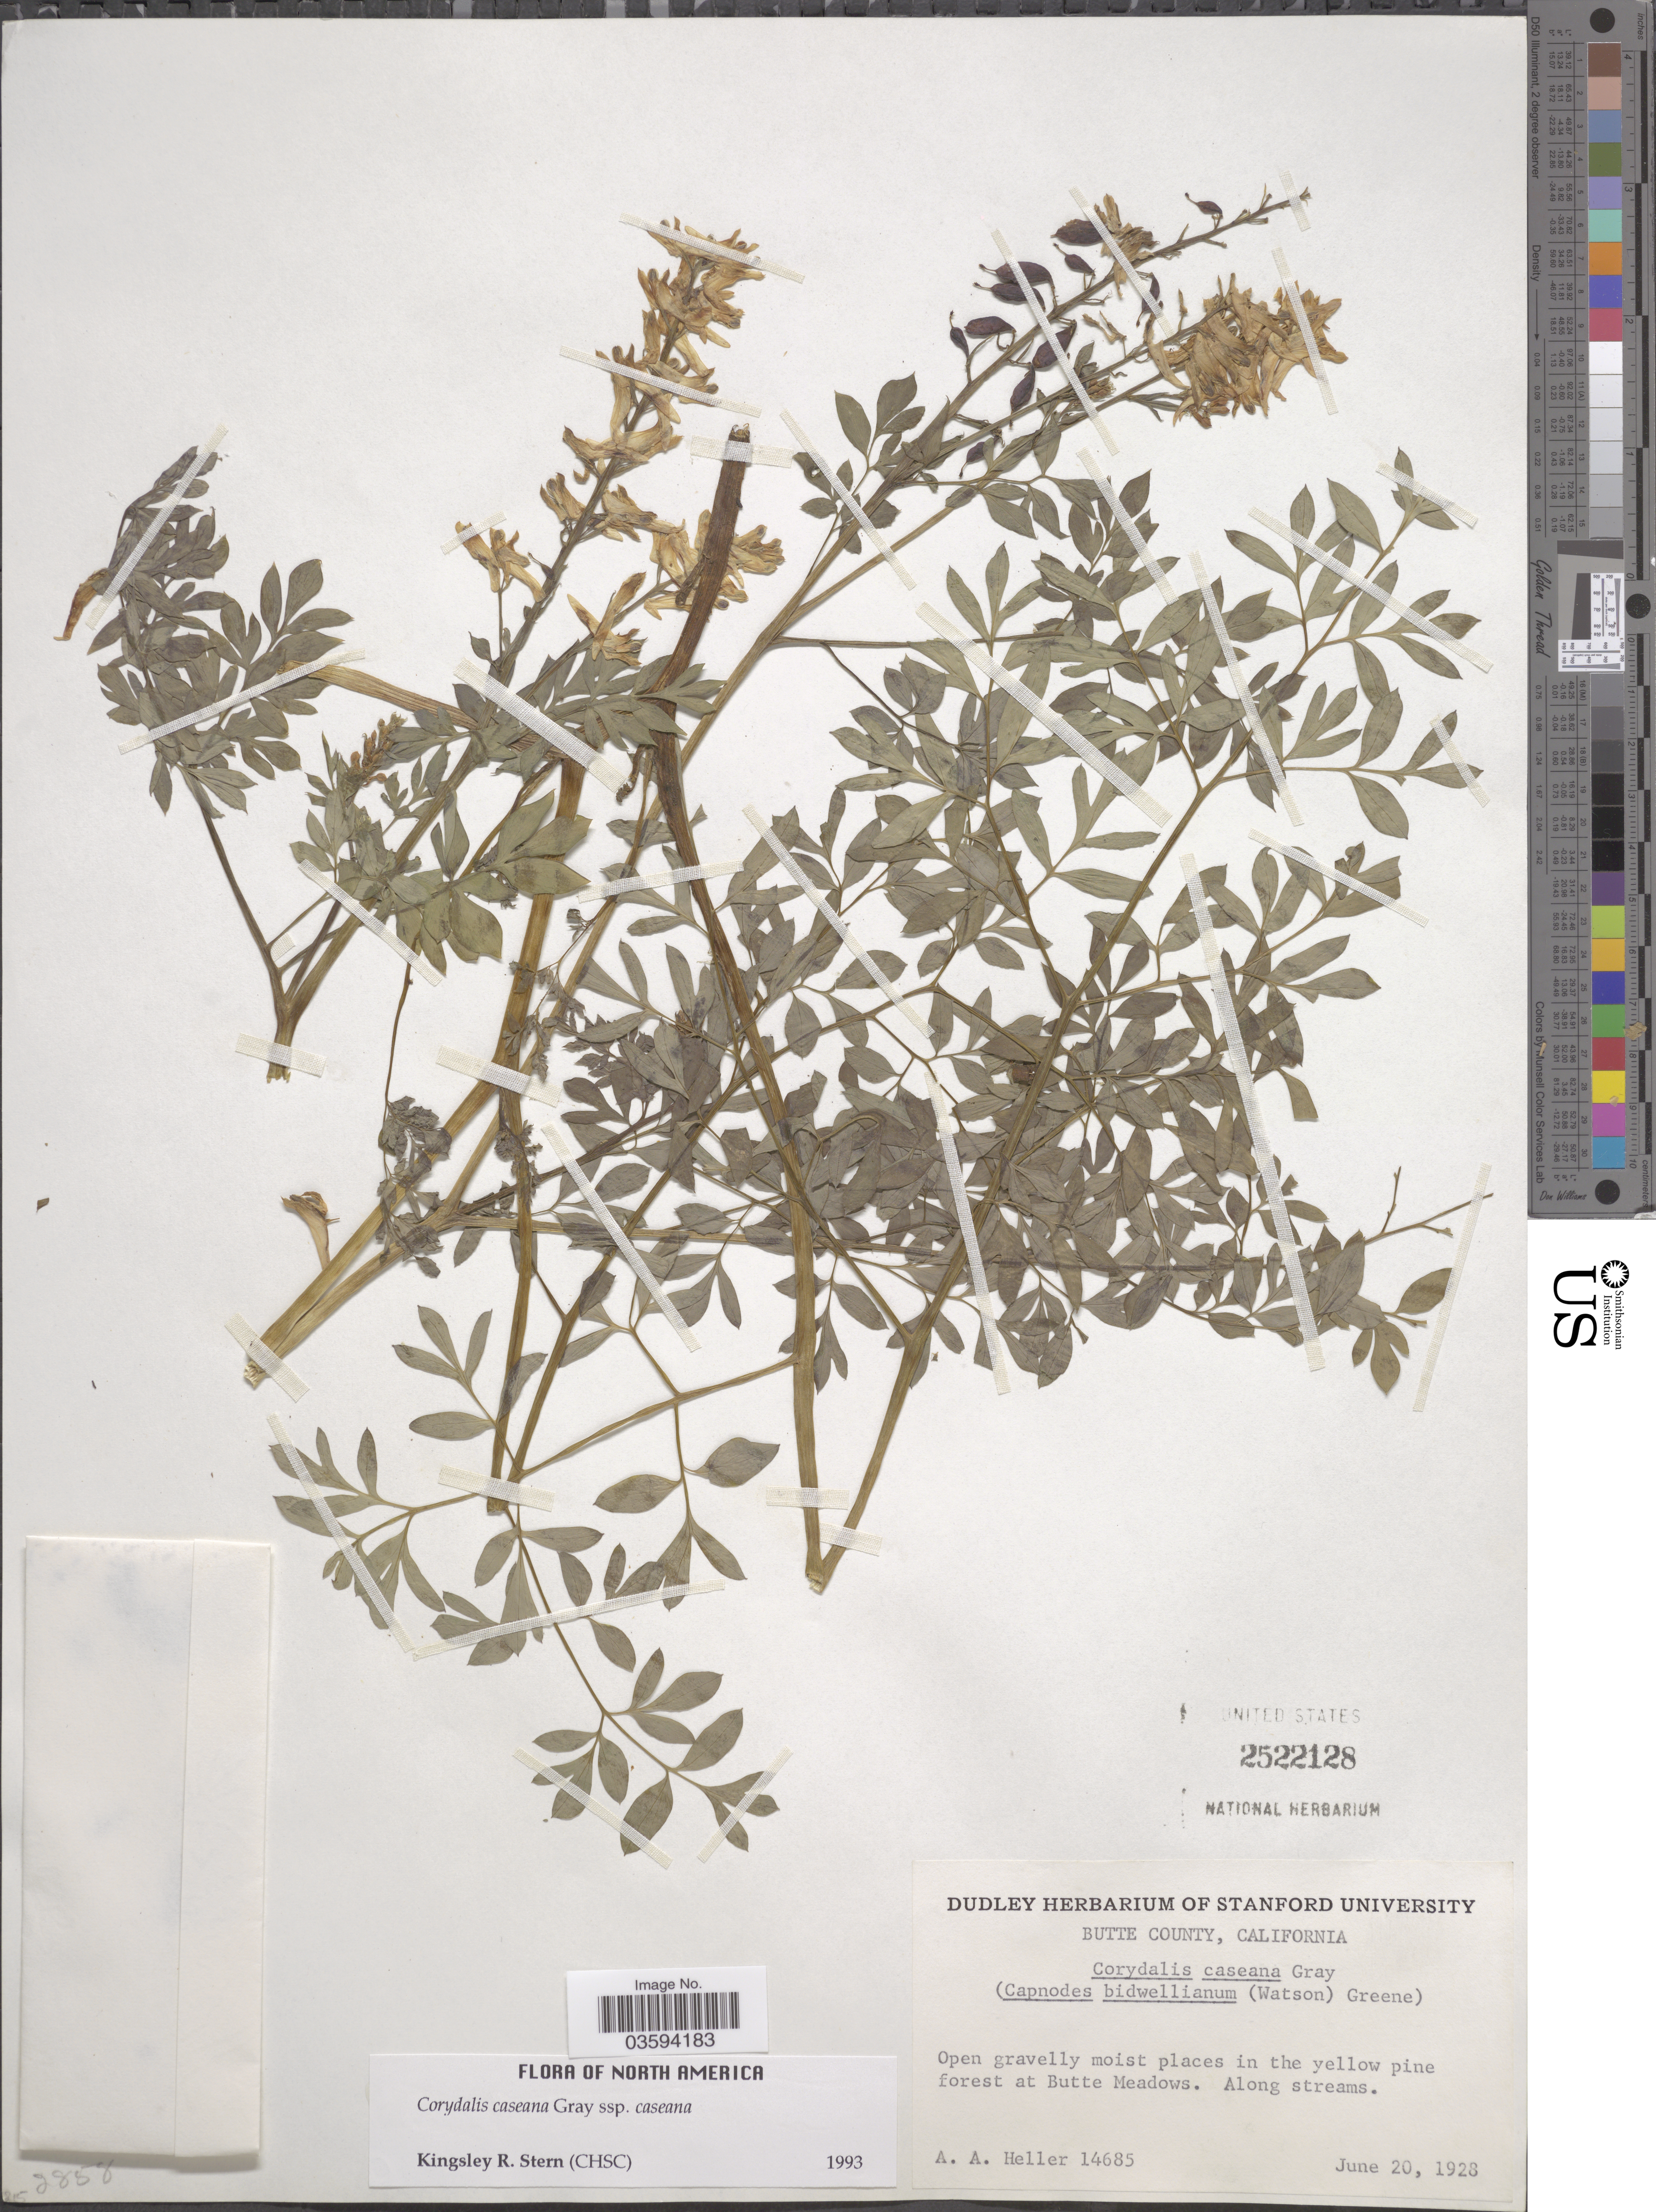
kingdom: Plantae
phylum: Tracheophyta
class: Magnoliopsida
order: Ranunculales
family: Papaveraceae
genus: Corydalis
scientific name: Corydalis caseana subsp. caseana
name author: A. Gray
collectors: A. A. Heller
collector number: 14685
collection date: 1928-06-20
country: United States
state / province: California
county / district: Butte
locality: Butte County. Open gravelly moist places in the yellow pine forest at Butte Meadows. Along streams.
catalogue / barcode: US 2522128